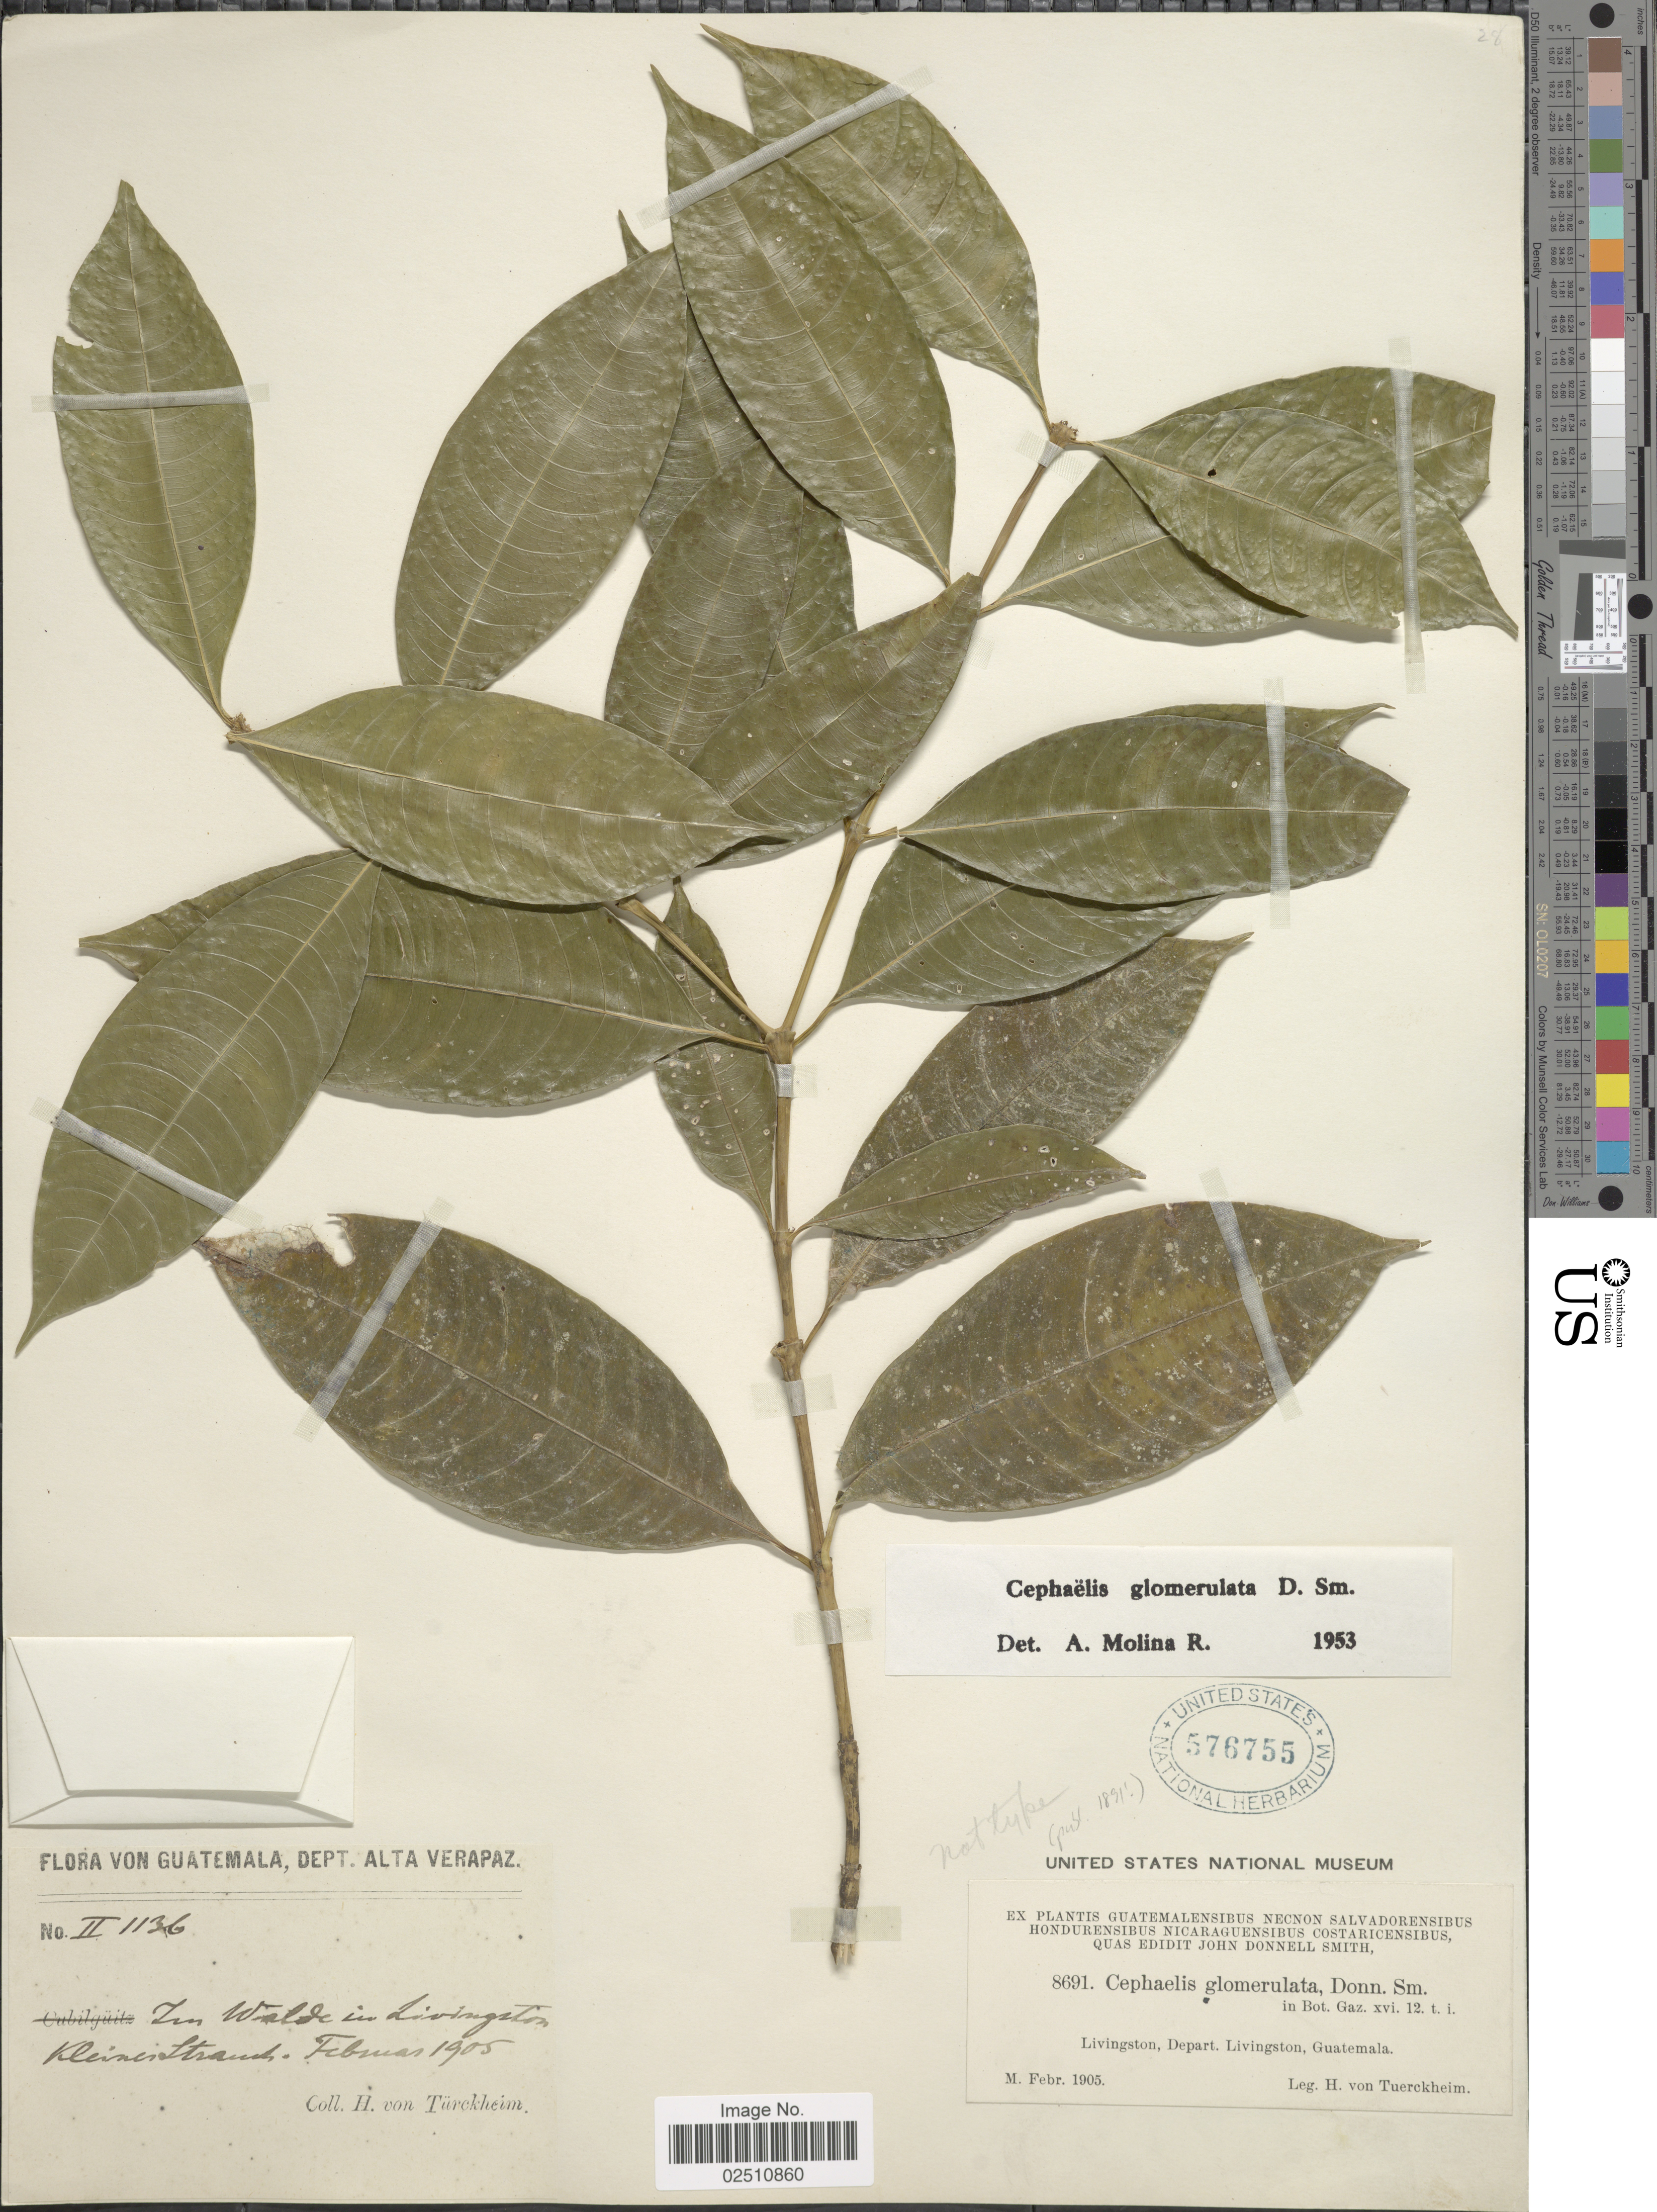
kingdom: Plantae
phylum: Tracheophyta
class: Magnoliopsida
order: Gentianales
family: Rubiaceae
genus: Psychotria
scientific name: Psychotria glomerulata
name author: (Donn. Sm.) Steyerm.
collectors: H. von Türckheim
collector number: II 1136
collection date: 1905-02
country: Guatemala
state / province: Izabal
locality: Livingston, Depart. Livingston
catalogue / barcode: US 576755